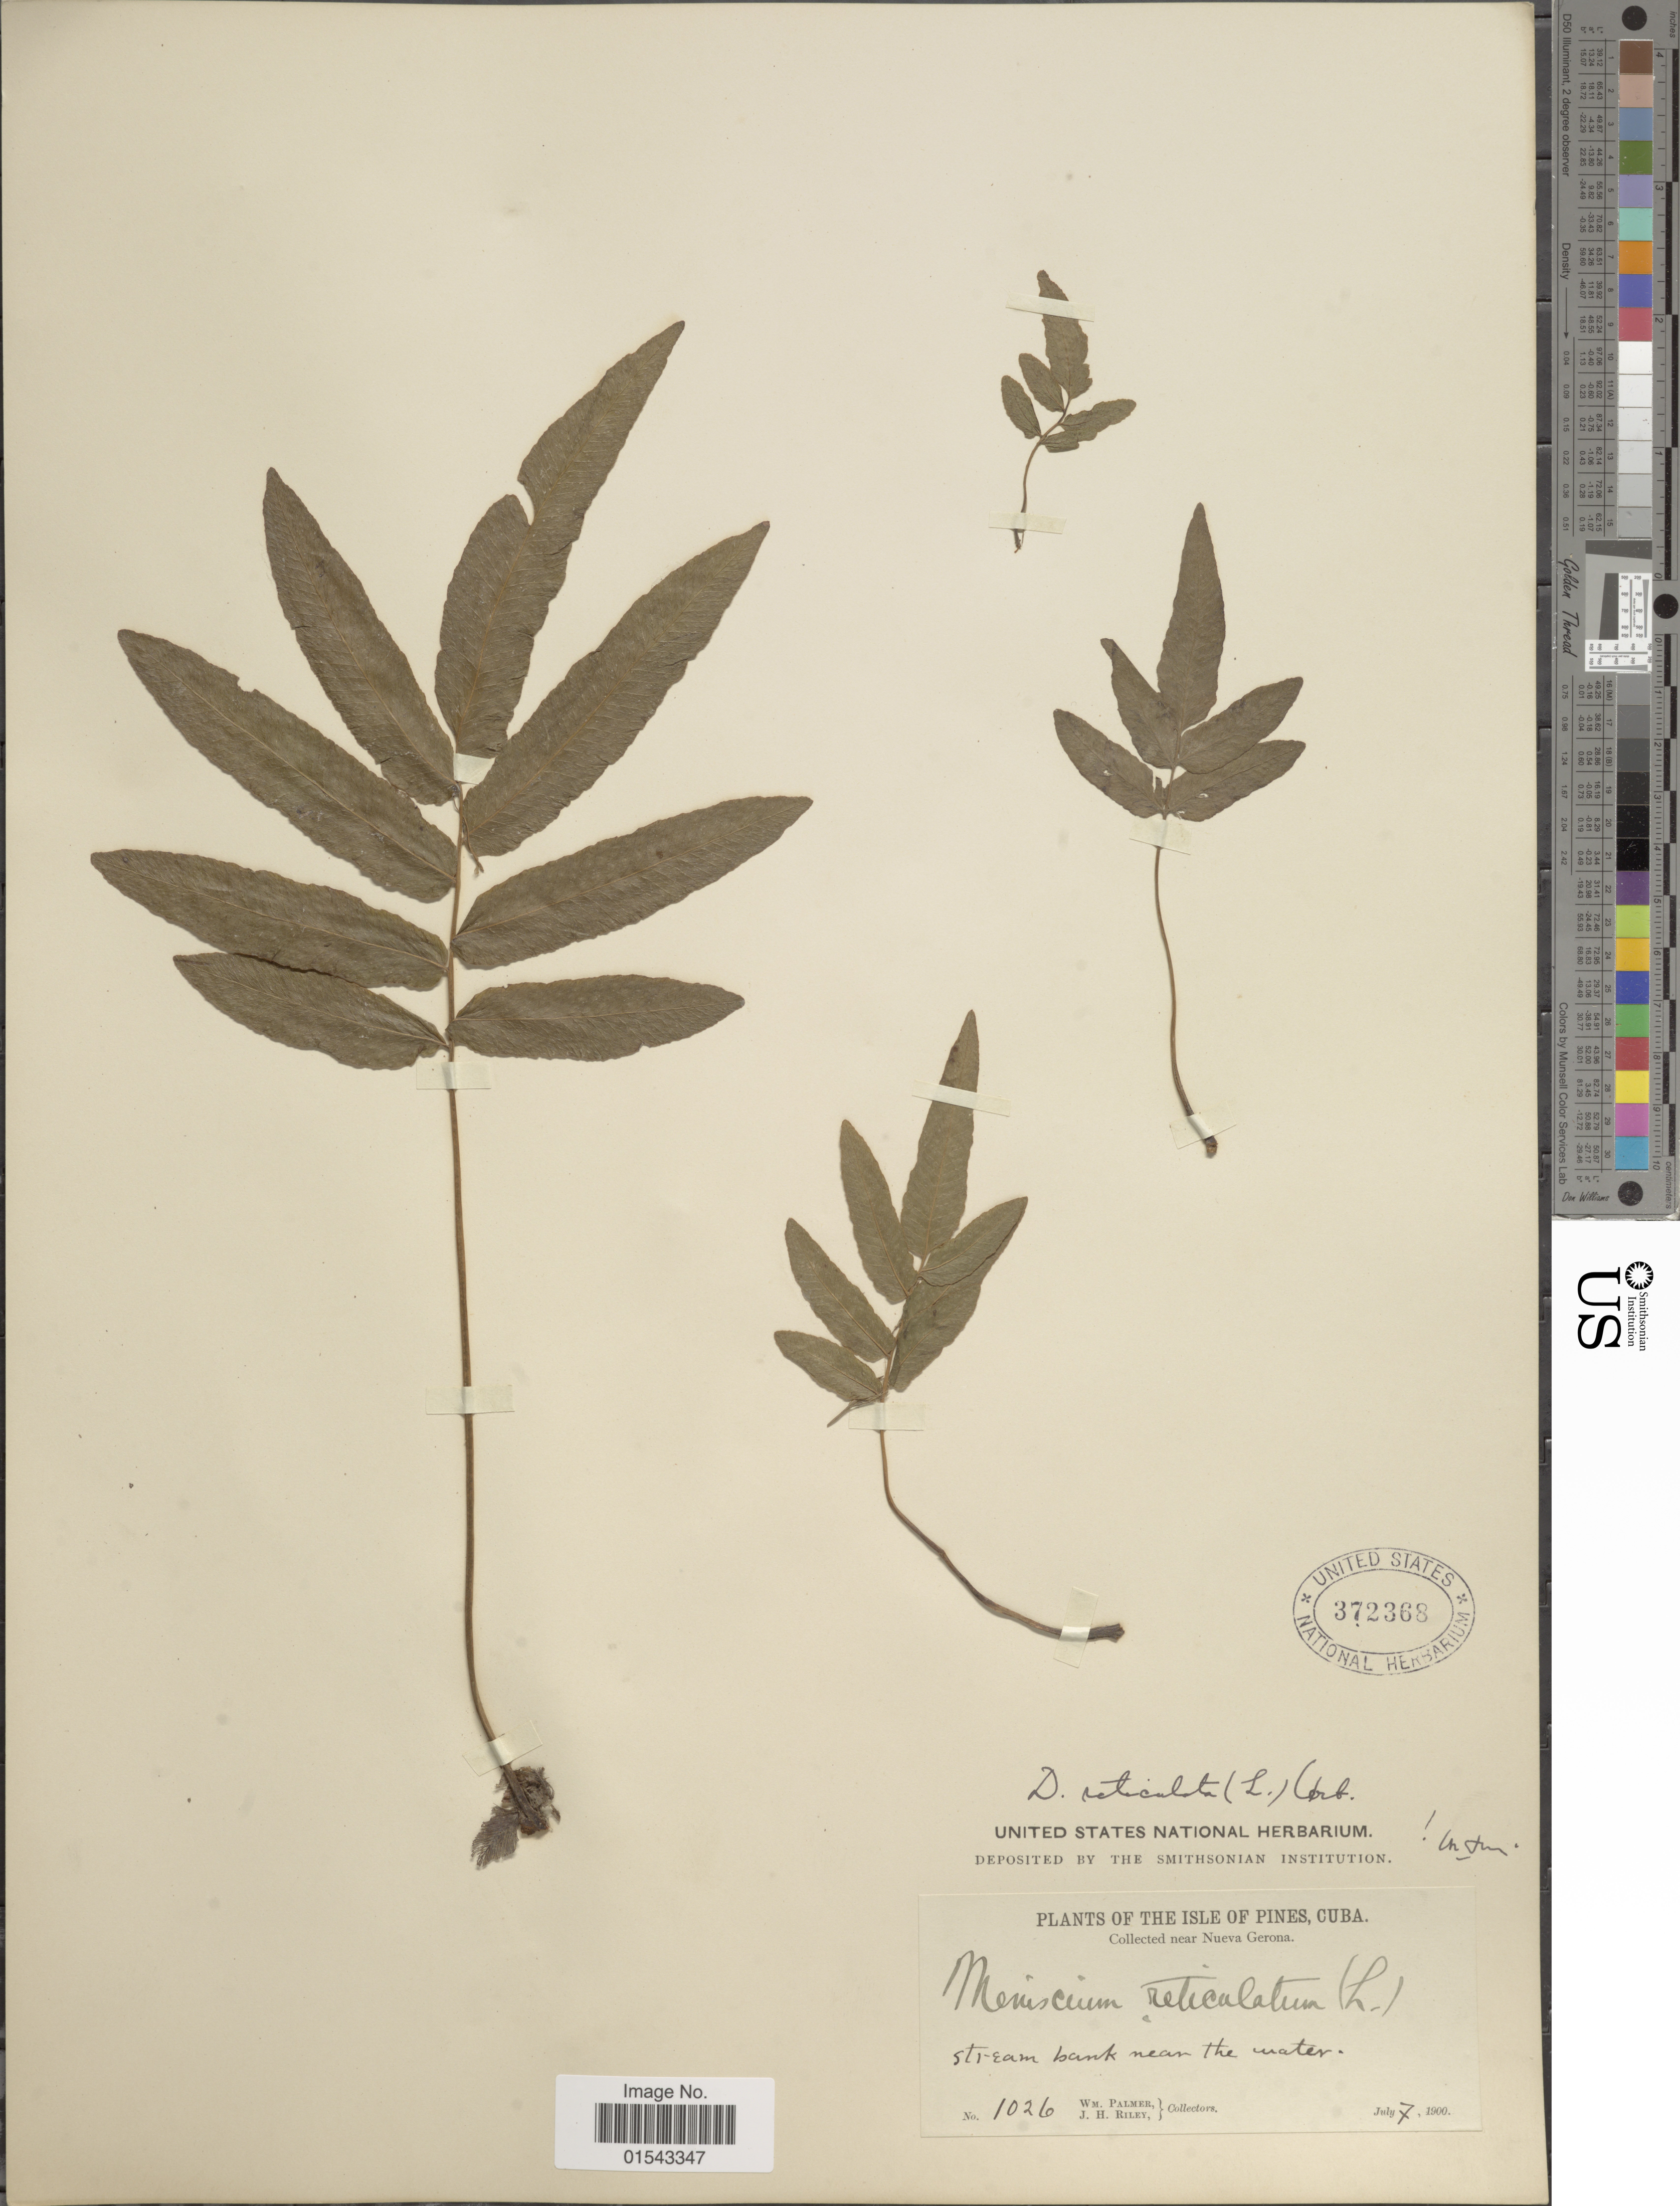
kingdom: Plantae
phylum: Tracheophyta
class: Polypodiopsida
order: Polypodiales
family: Thelypteridaceae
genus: Meniscium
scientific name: Meniscium reticulatum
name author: (L.) Sw.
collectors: W. Palmer & J. H. Riley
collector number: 1026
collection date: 1900-07-07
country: Cuba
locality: Isle of Pines. Near Nueva Gerona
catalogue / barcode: US 372368